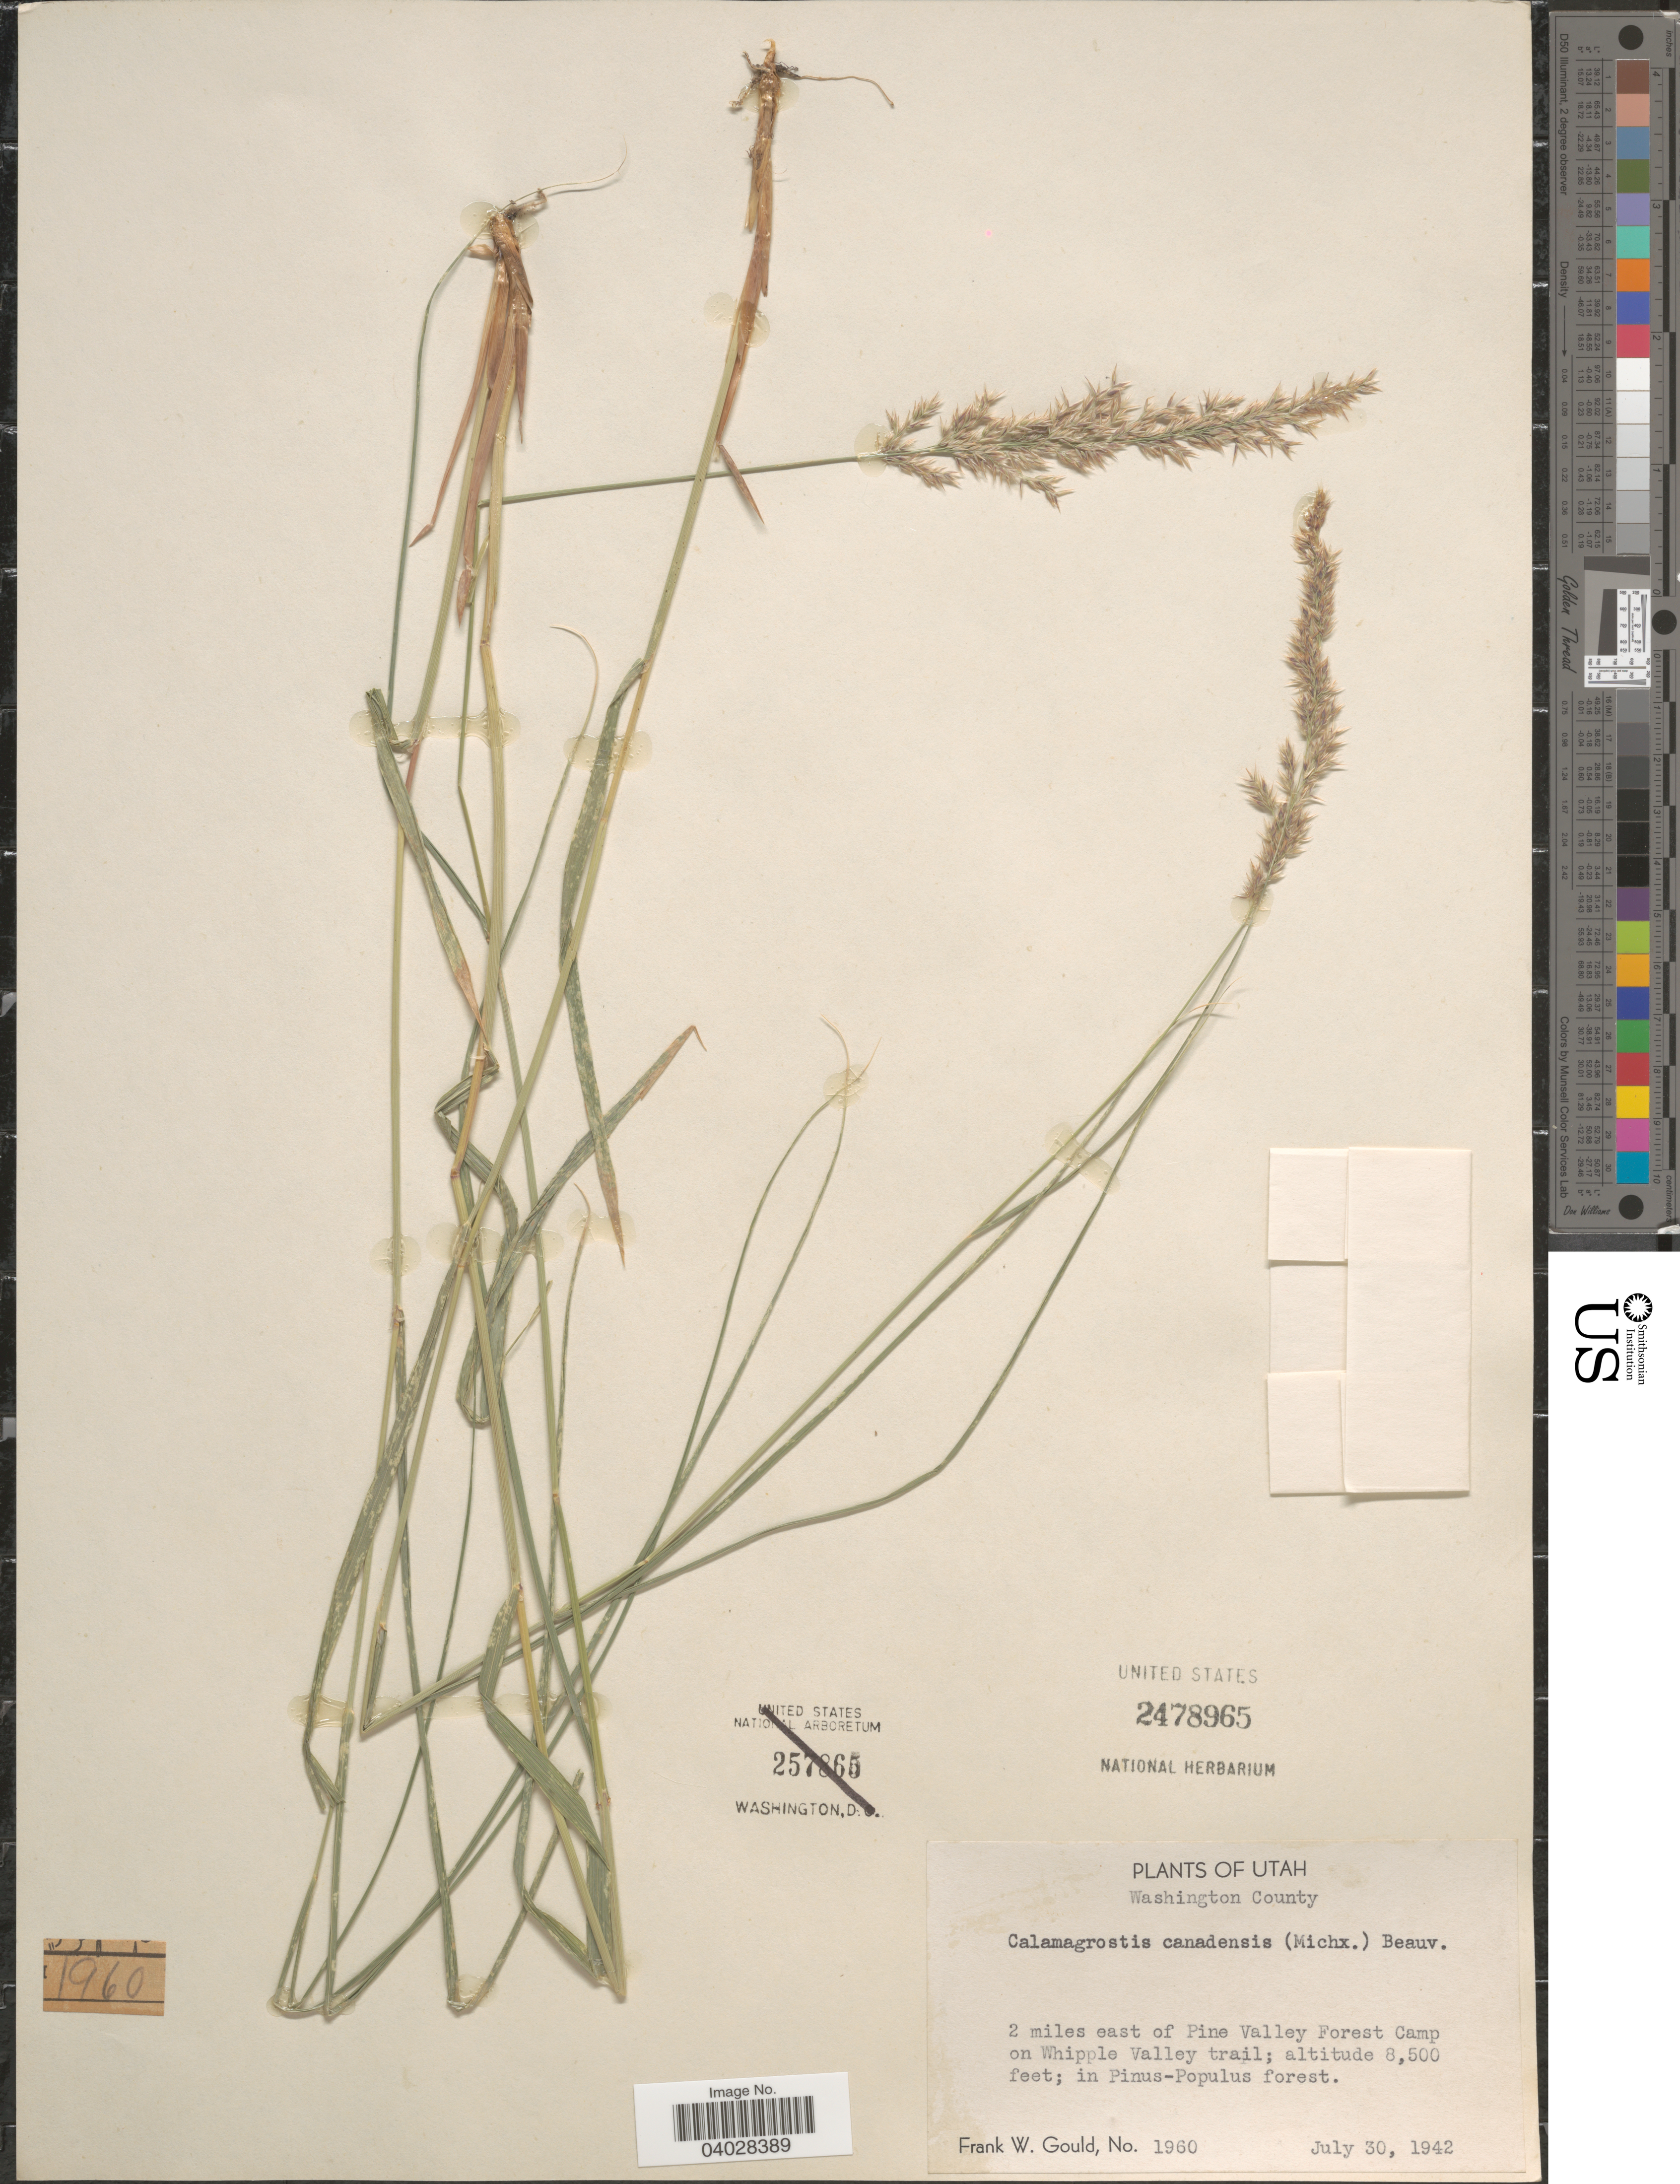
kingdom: Plantae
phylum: Tracheophyta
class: Liliopsida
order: Poales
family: Poaceae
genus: Calamagrostis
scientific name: Calamagrostis canadensis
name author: (Michx.) P. Beauv.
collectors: F. W. Gould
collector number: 1960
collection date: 1942-07-30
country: United States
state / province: Utah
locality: Washington County. 2 miles east of Pine Valley Forest Camp on Whipple Valley trail; in Pinus-Populus forest.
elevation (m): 2591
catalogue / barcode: US 2478965